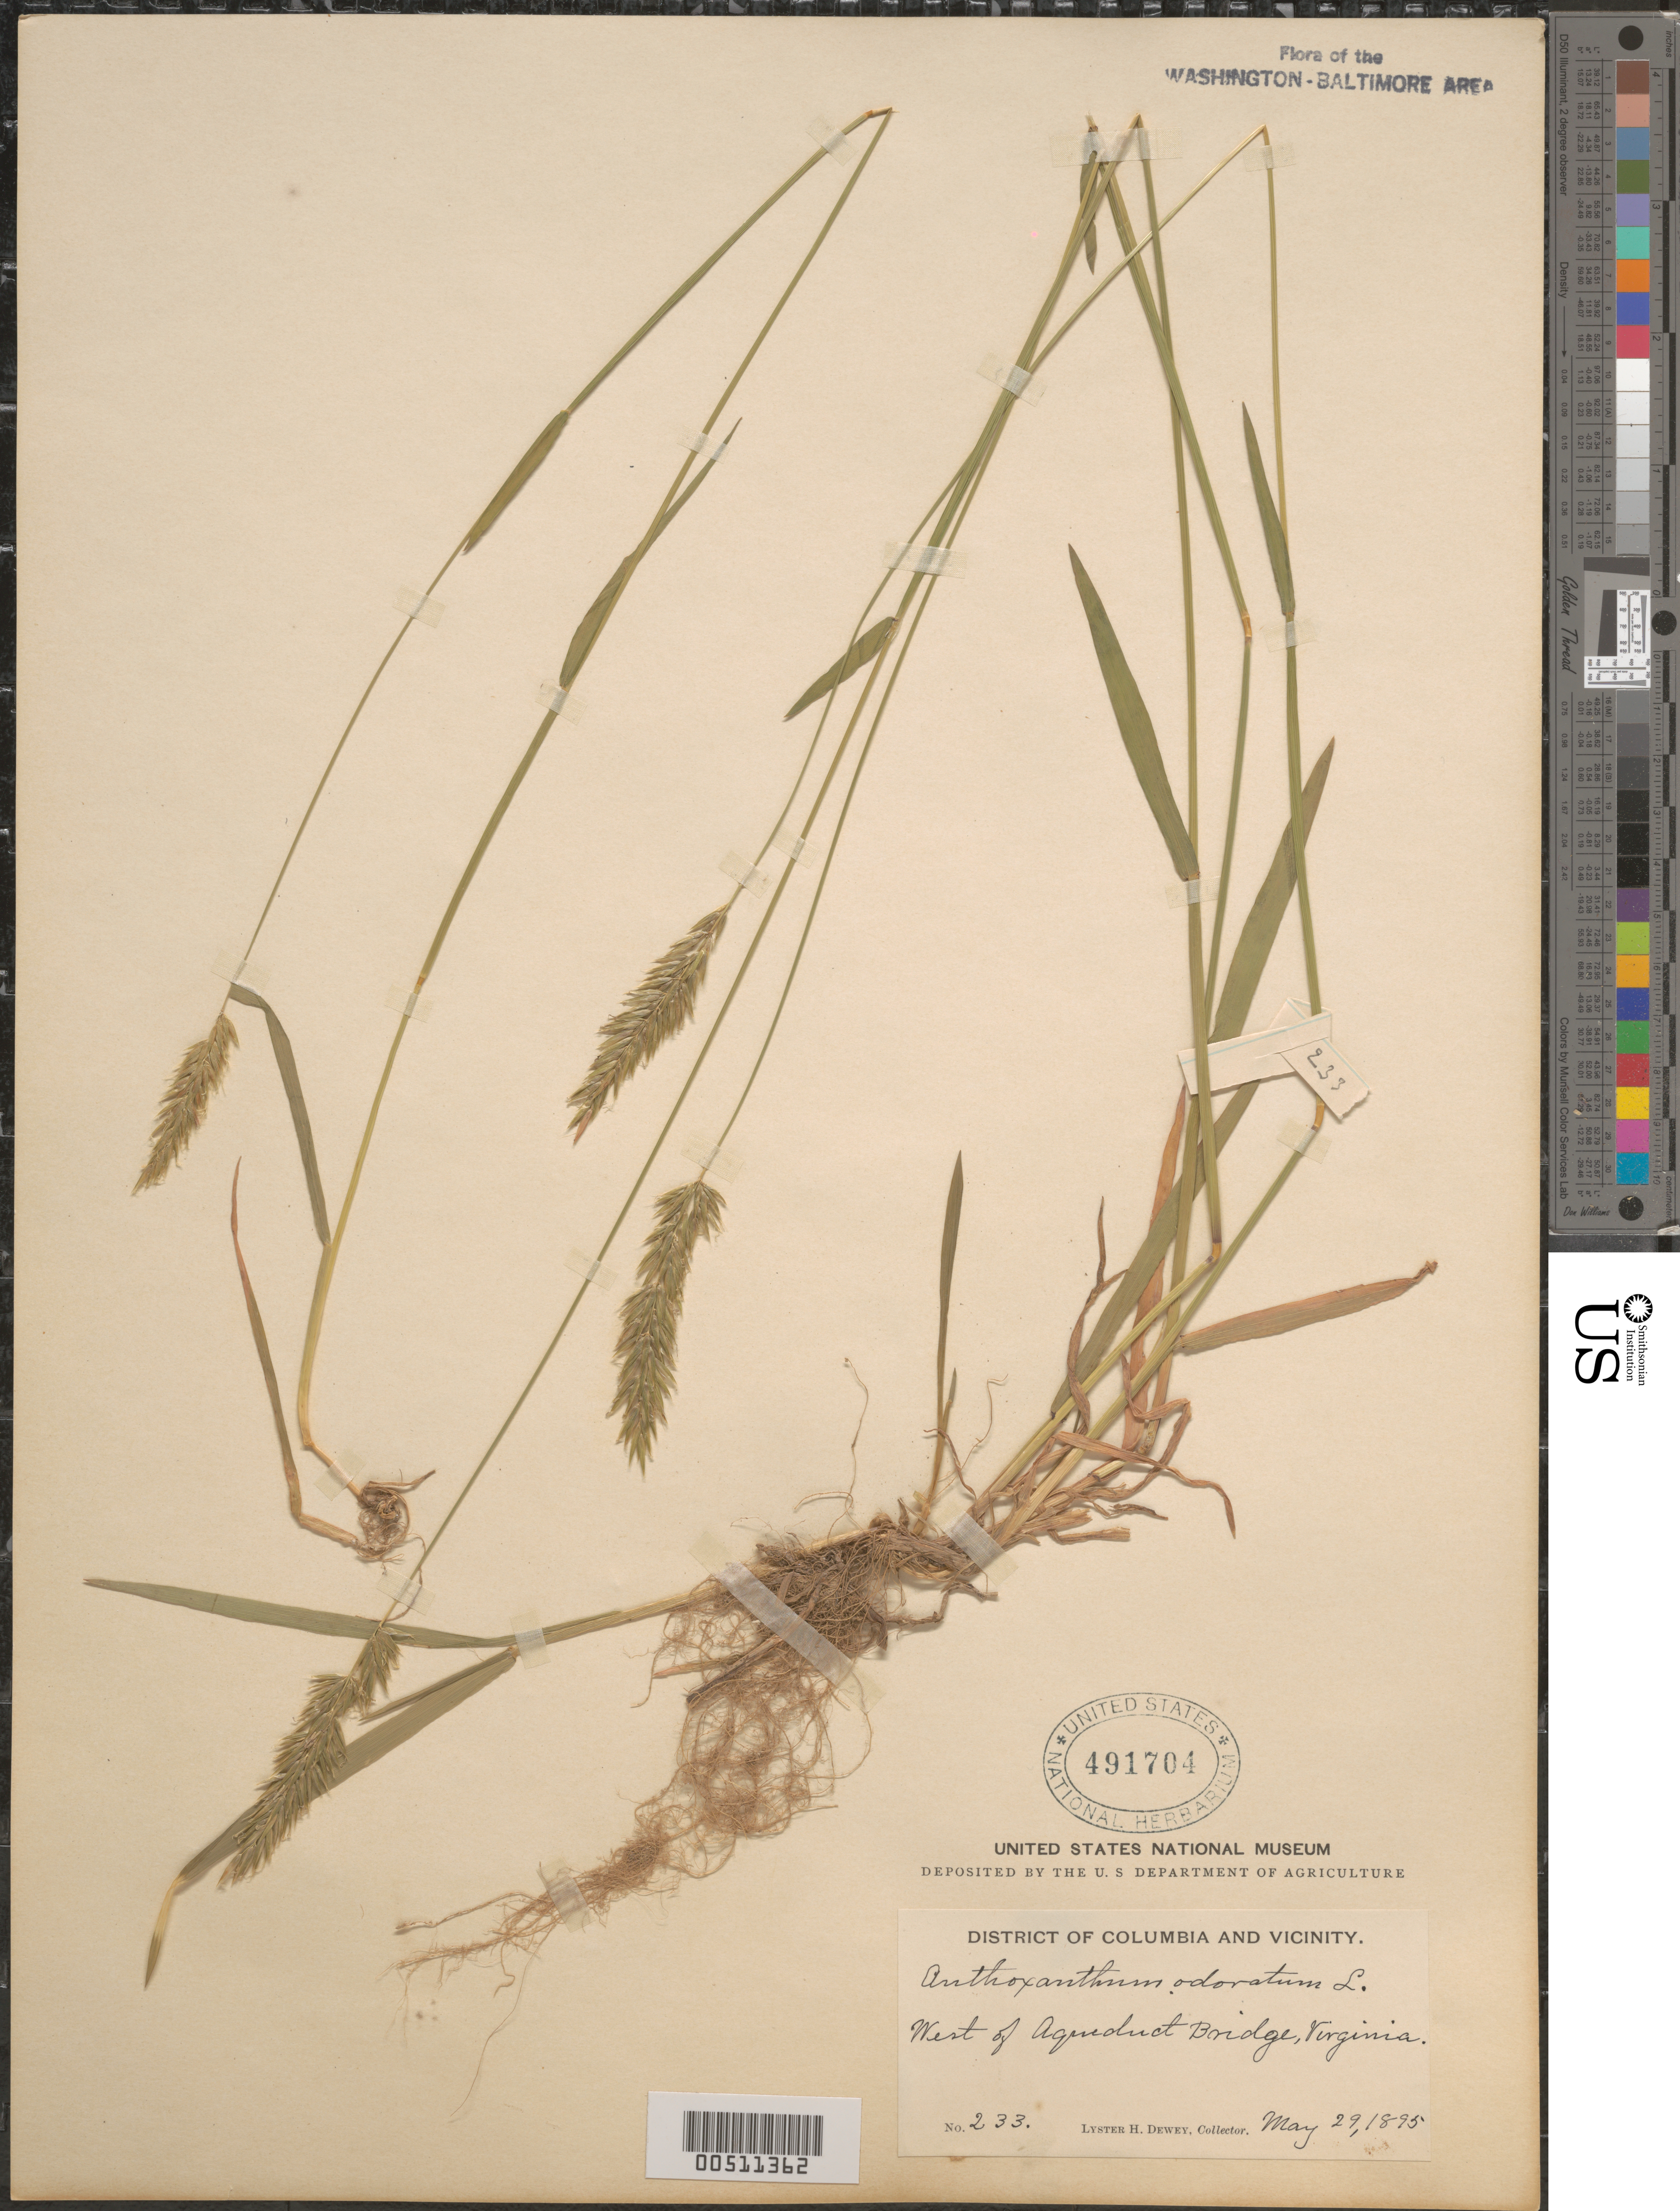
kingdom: Plantae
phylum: Tracheophyta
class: Liliopsida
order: Poales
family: Poaceae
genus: Anthoxanthum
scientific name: Anthoxanthum odoratum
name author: L.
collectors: L. H. Dewey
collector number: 233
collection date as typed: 29 May 1895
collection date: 1895-05-29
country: United States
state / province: Virginia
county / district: Fairfax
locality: W of Aqueduct Bridge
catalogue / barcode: US 491704